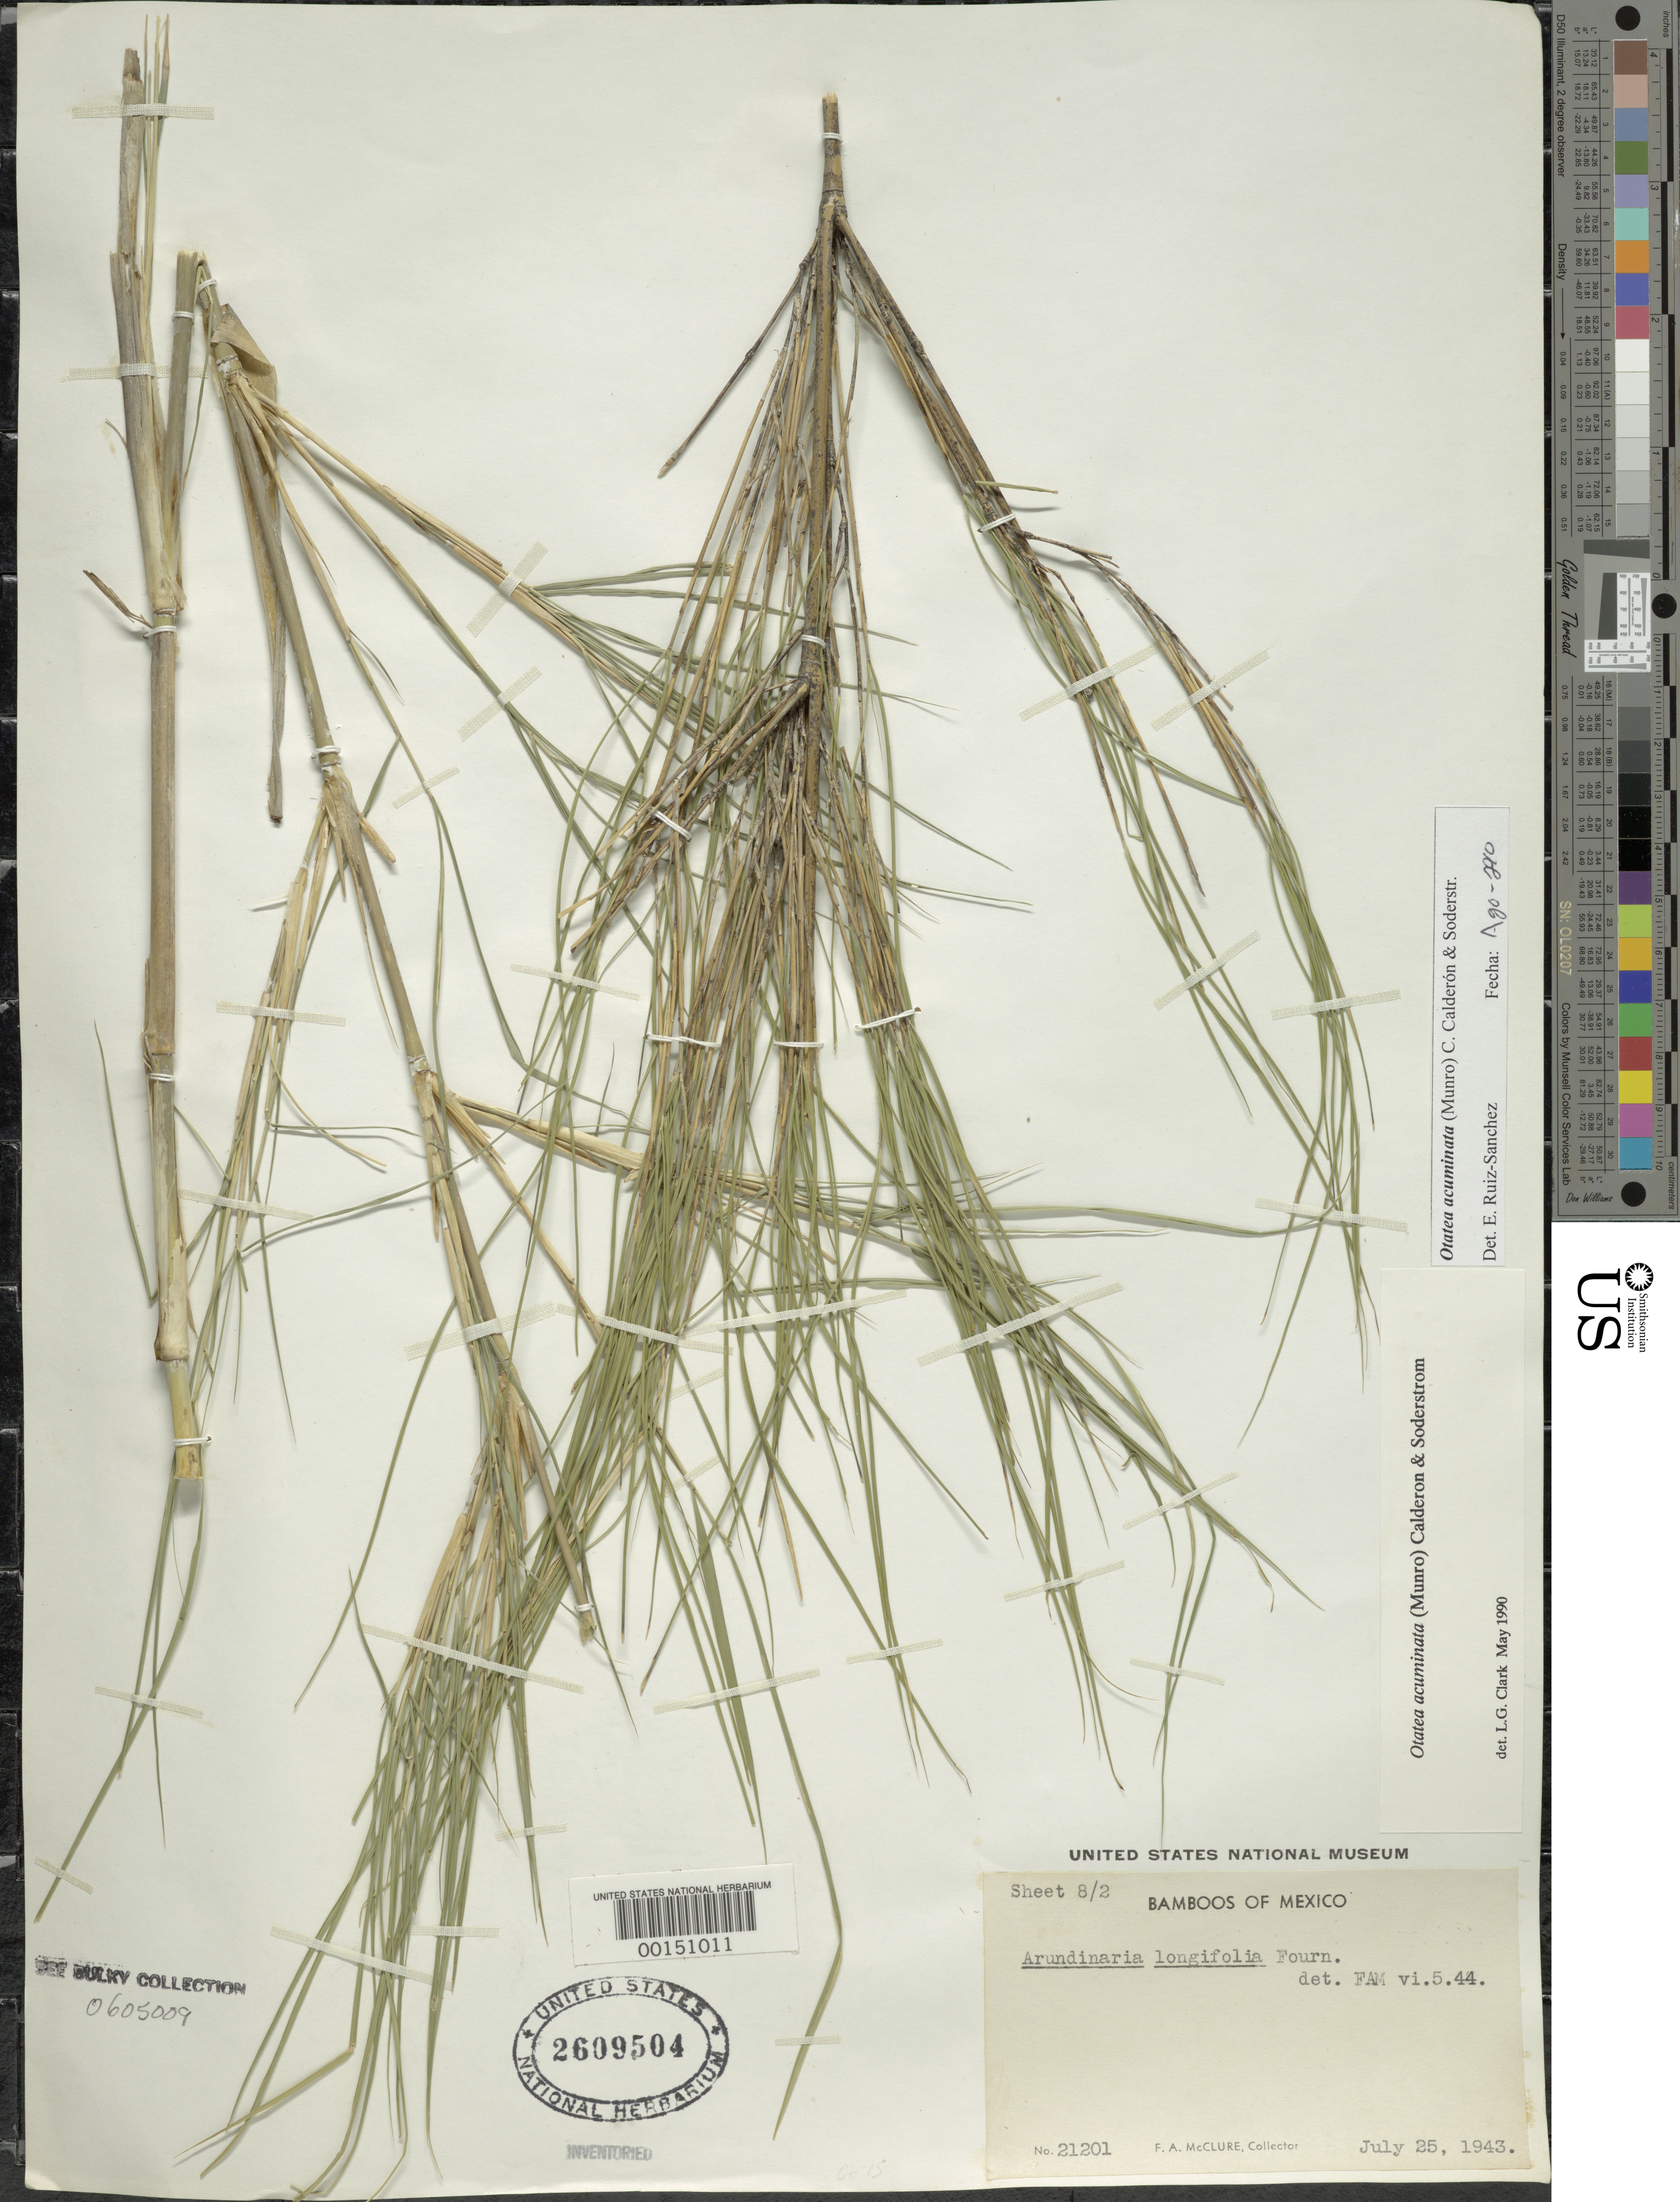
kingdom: Plantae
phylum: Tracheophyta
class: Liliopsida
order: Poales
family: Poaceae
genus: Otatea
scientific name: Otatea acuminata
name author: (Munro) C. E. Calderón & Soderstr.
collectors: F. A. McClure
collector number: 21201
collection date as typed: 25 Jul 1943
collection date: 1943-07-25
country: Mexico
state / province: Puebla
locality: Cerro de Chantepec, 2 miles S of Pilcaye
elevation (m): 1281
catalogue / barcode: US 2609504